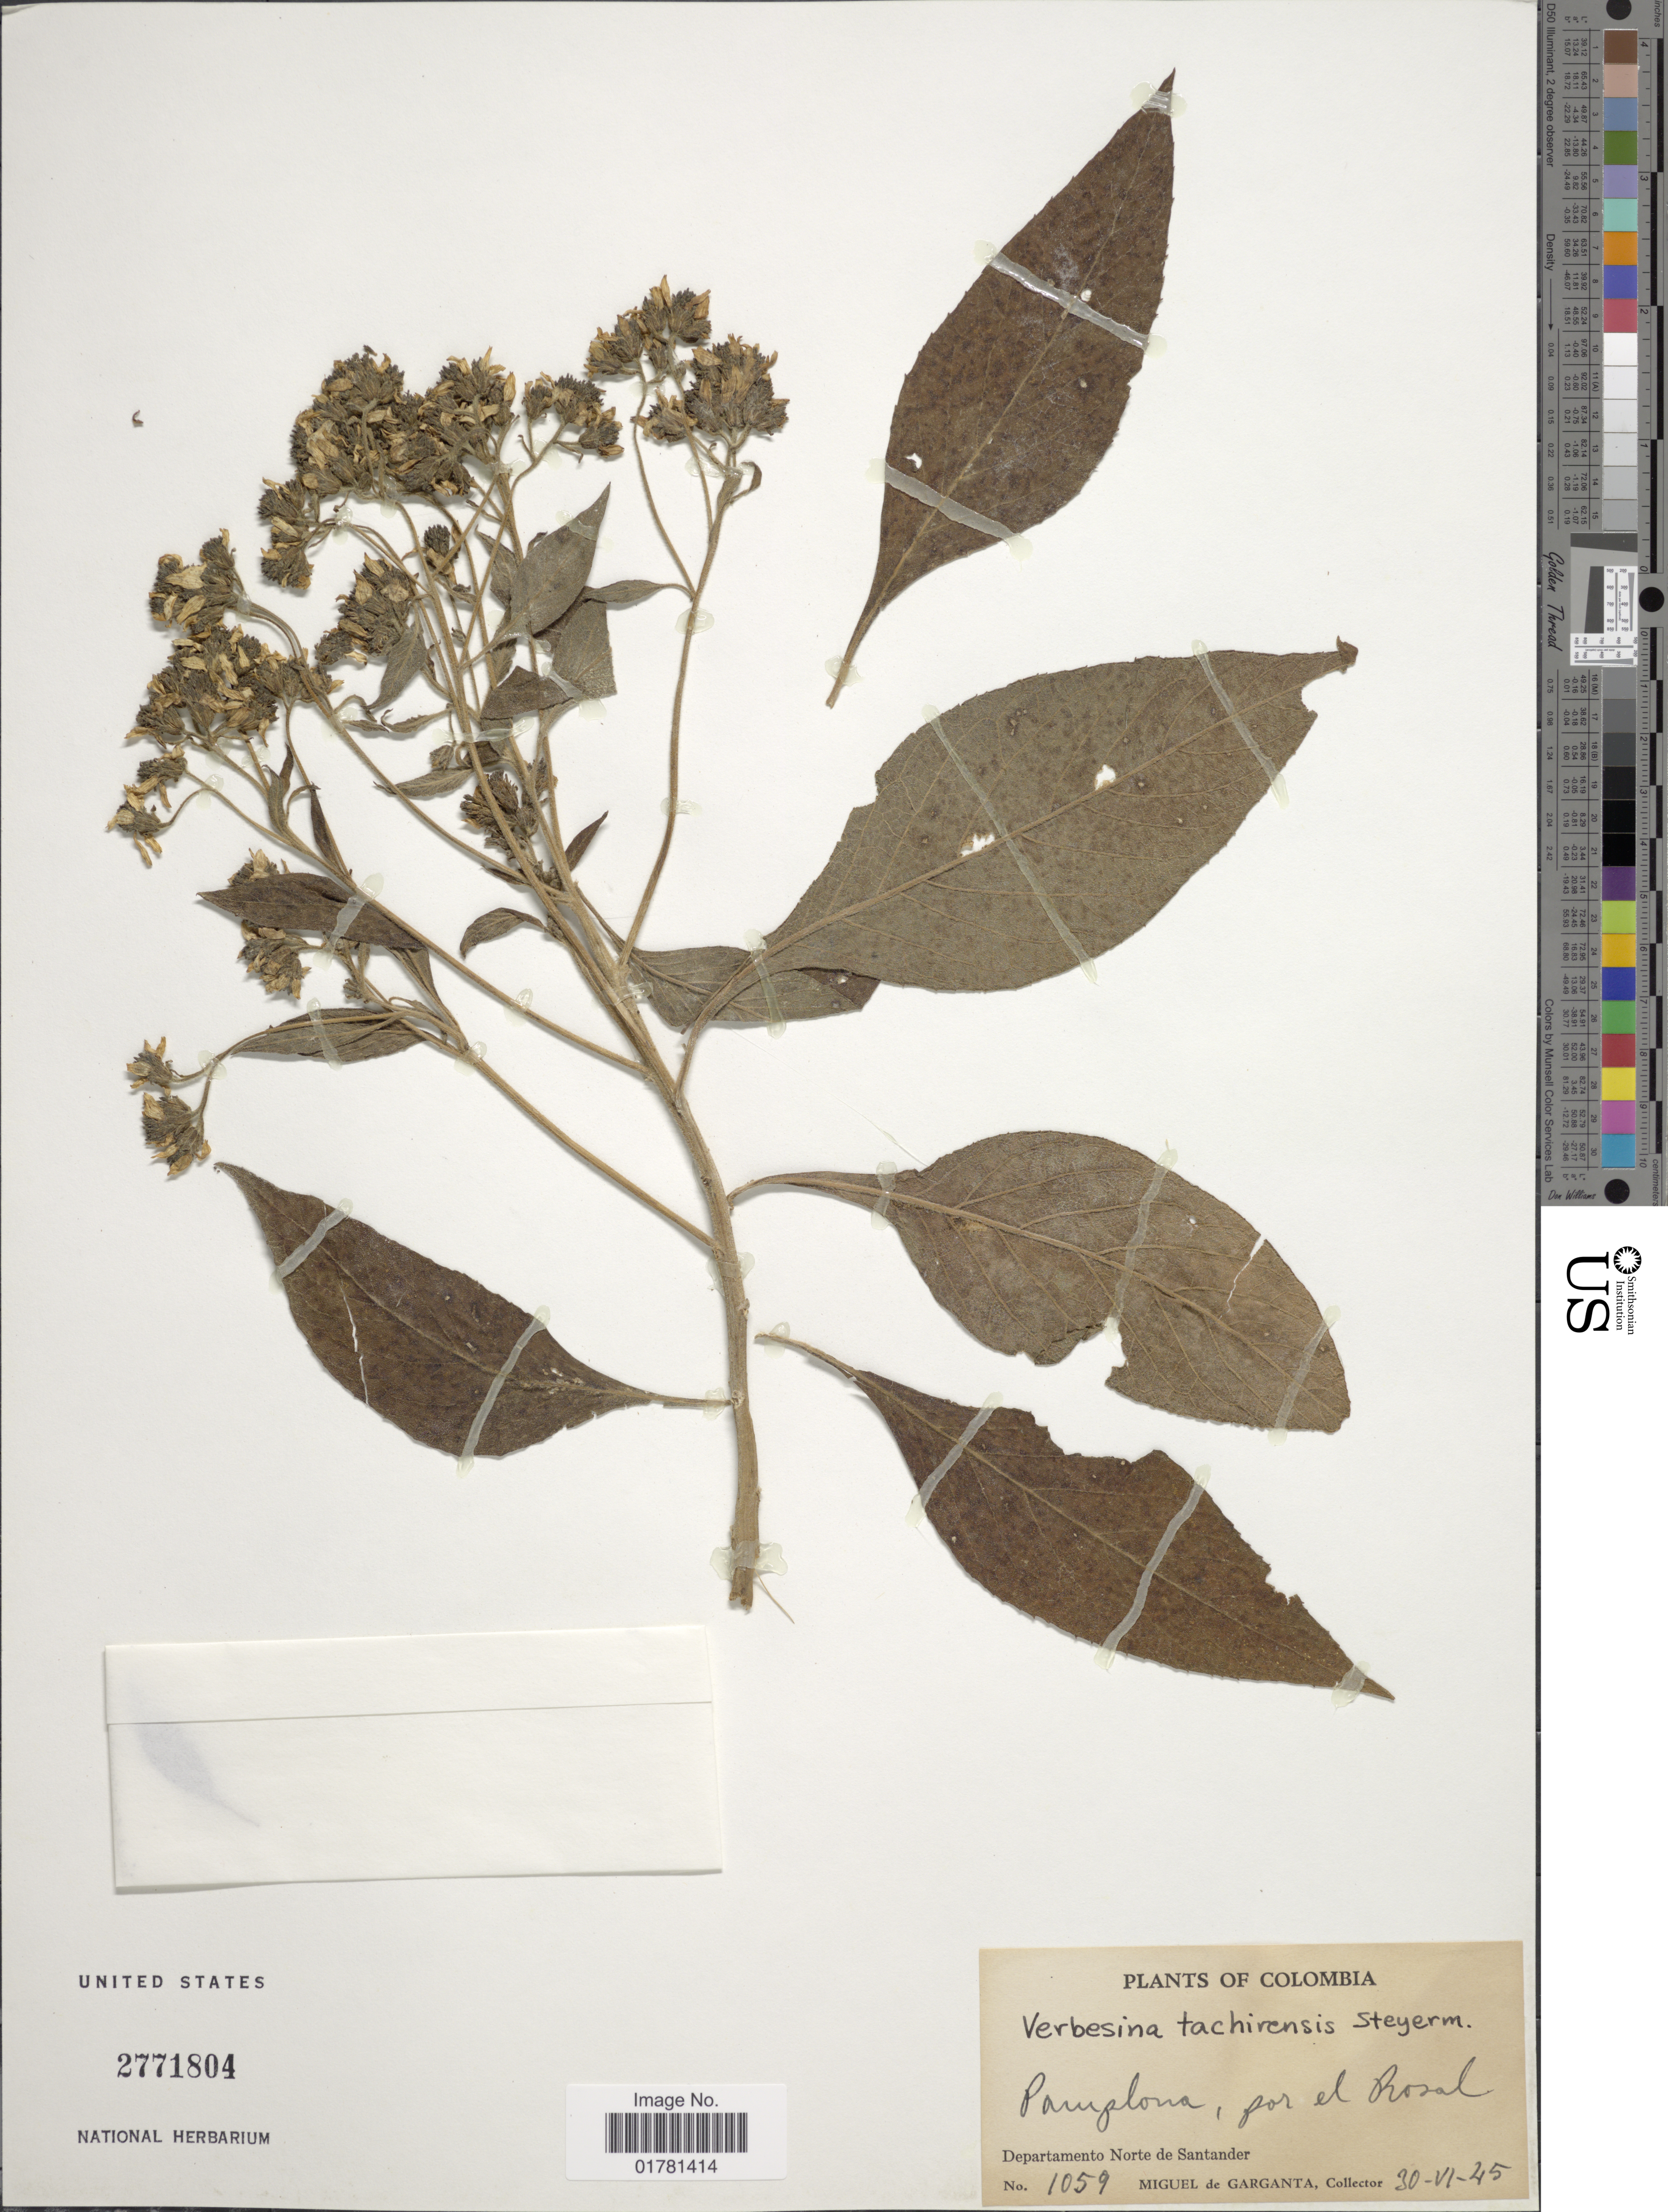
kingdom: Plantae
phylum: Tracheophyta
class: Magnoliopsida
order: Asterales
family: Asteraceae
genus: Verbesina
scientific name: Verbesina tachirensis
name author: Steyerm.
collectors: M. Garganta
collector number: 1059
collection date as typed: Transcribed d/m/y: 30/6/45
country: Colombia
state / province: Norte de Santander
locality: Pamplona, por el Rosal, Departamento Norte de Santander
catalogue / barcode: US 2771804